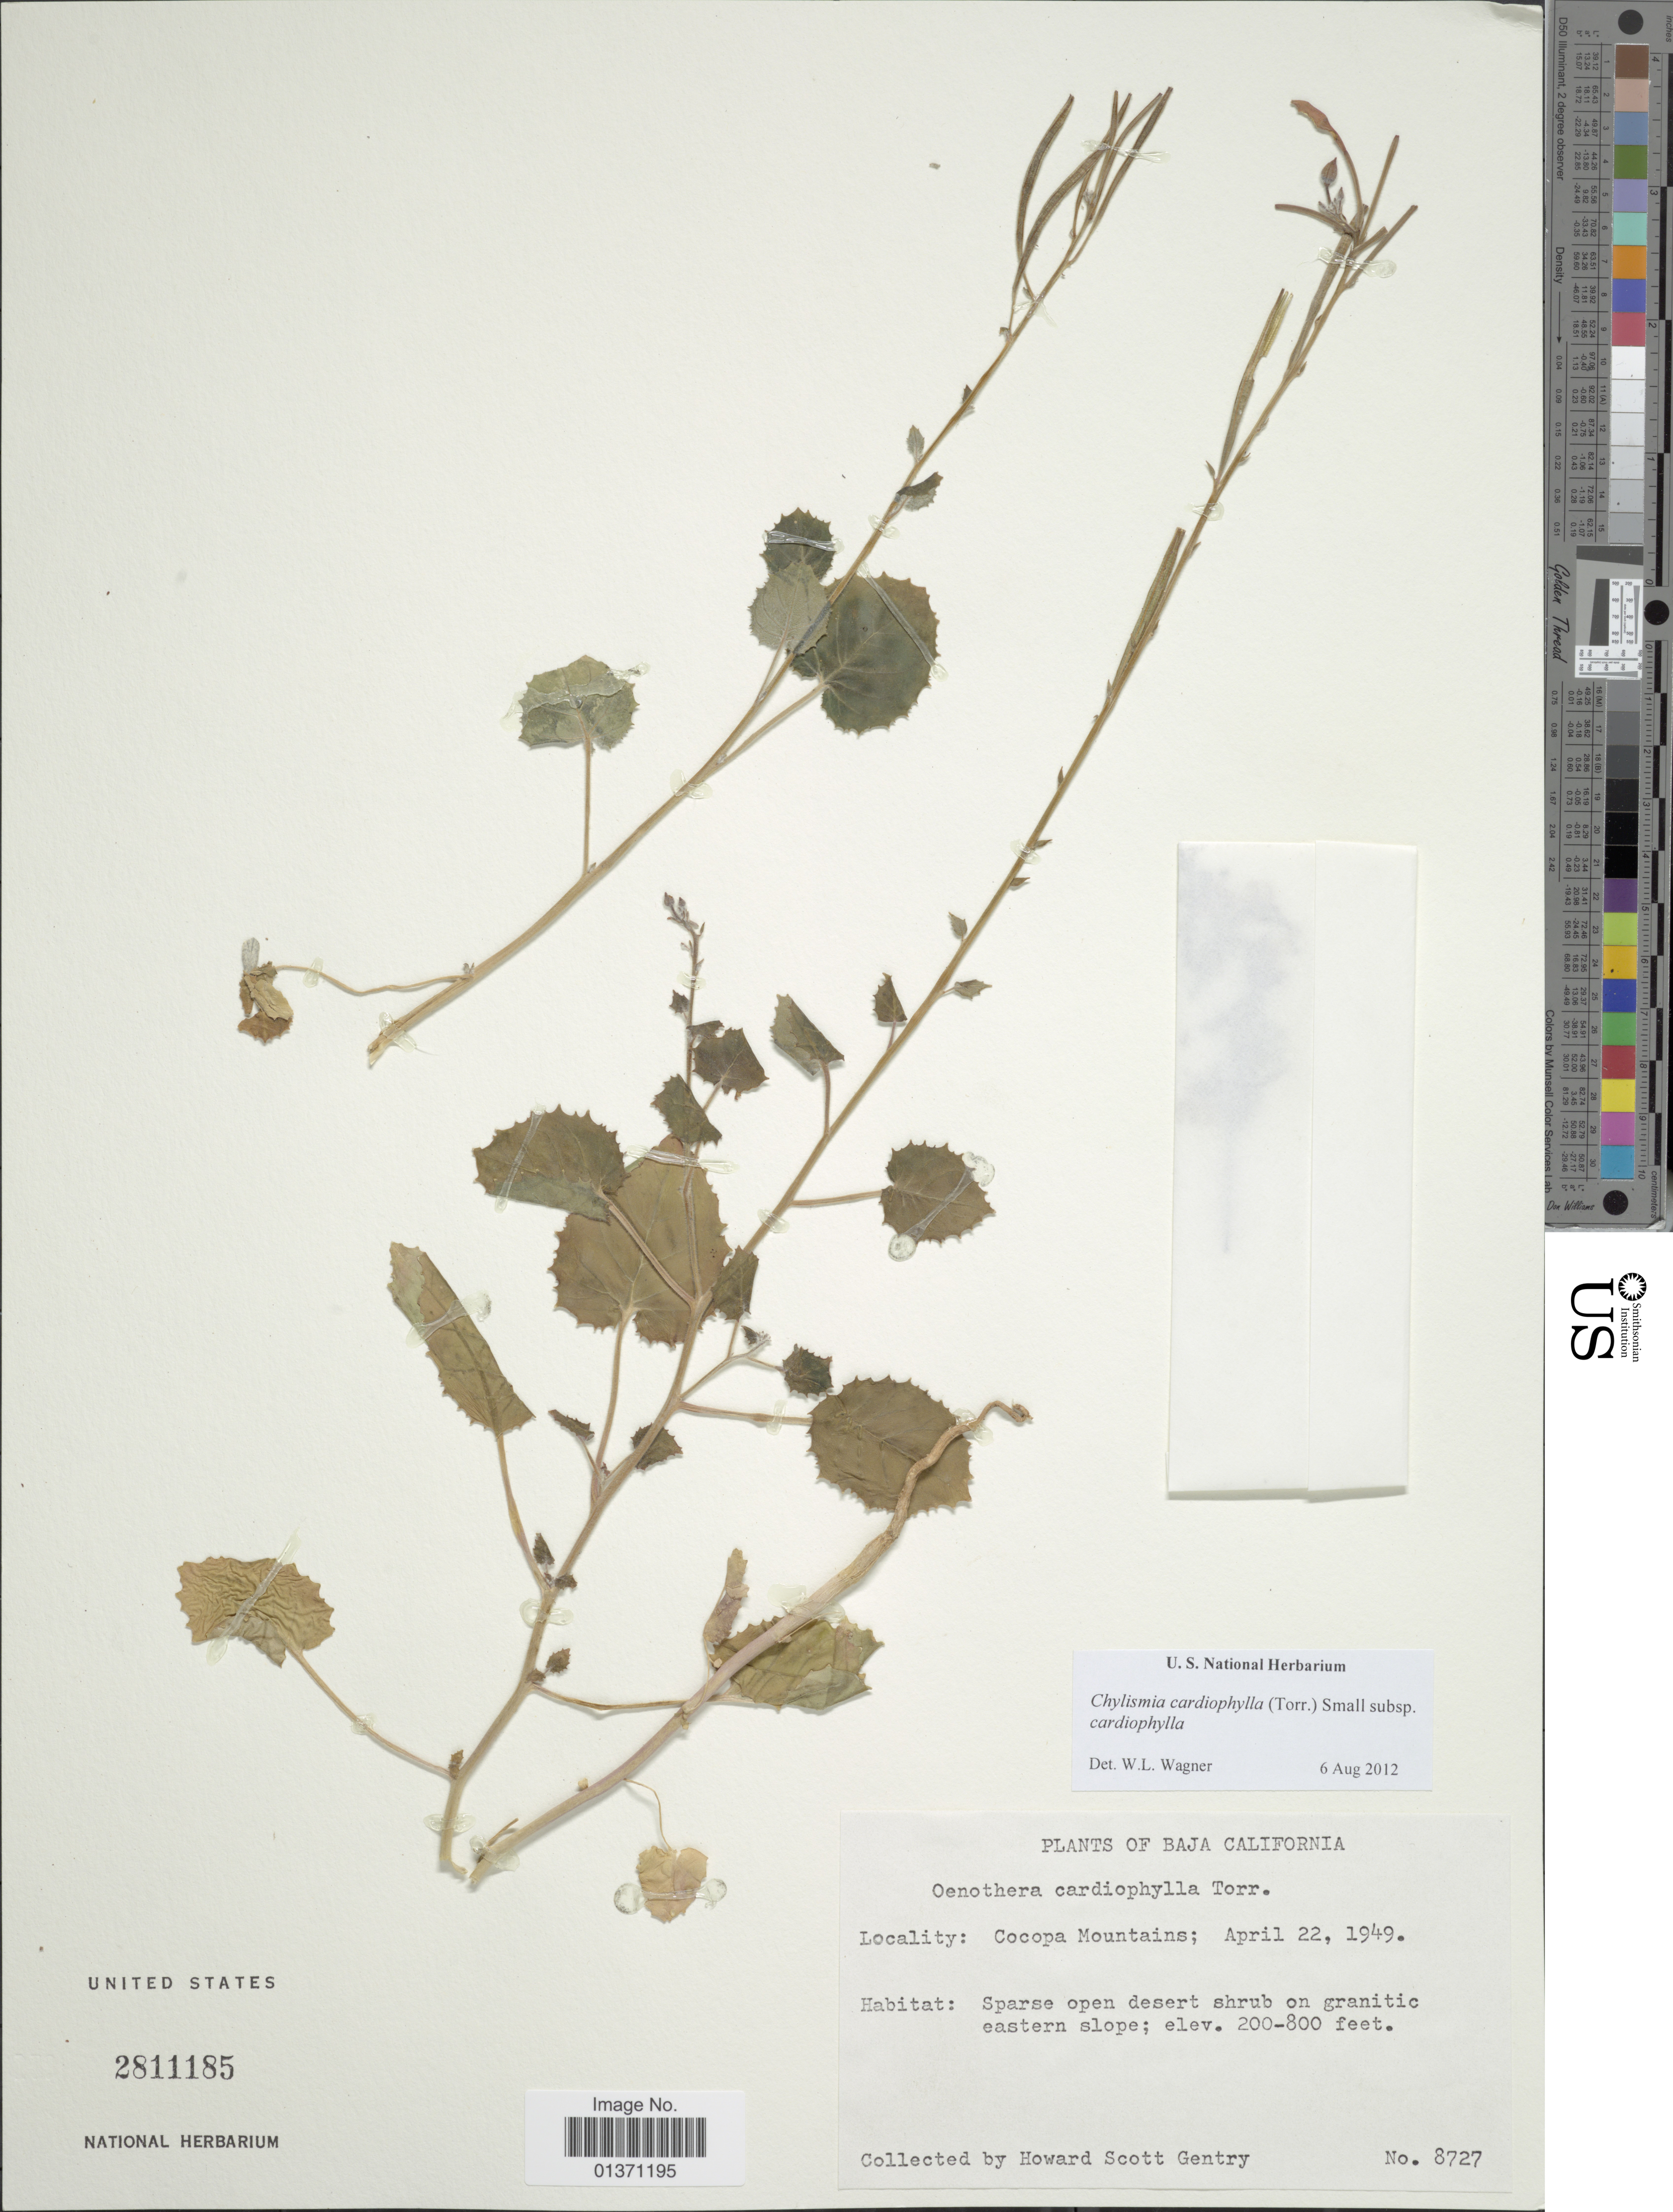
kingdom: Plantae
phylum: Tracheophyta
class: Magnoliopsida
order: Myrtales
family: Onagraceae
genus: Chylismia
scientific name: Chylismia cardiophylla subsp. cardiophylla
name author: (Torr.) Small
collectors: H. S. Gentry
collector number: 8727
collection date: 1949-04-22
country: Mexico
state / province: Baja California Norte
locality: Cocopa Mountains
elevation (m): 61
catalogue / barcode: US 2811185